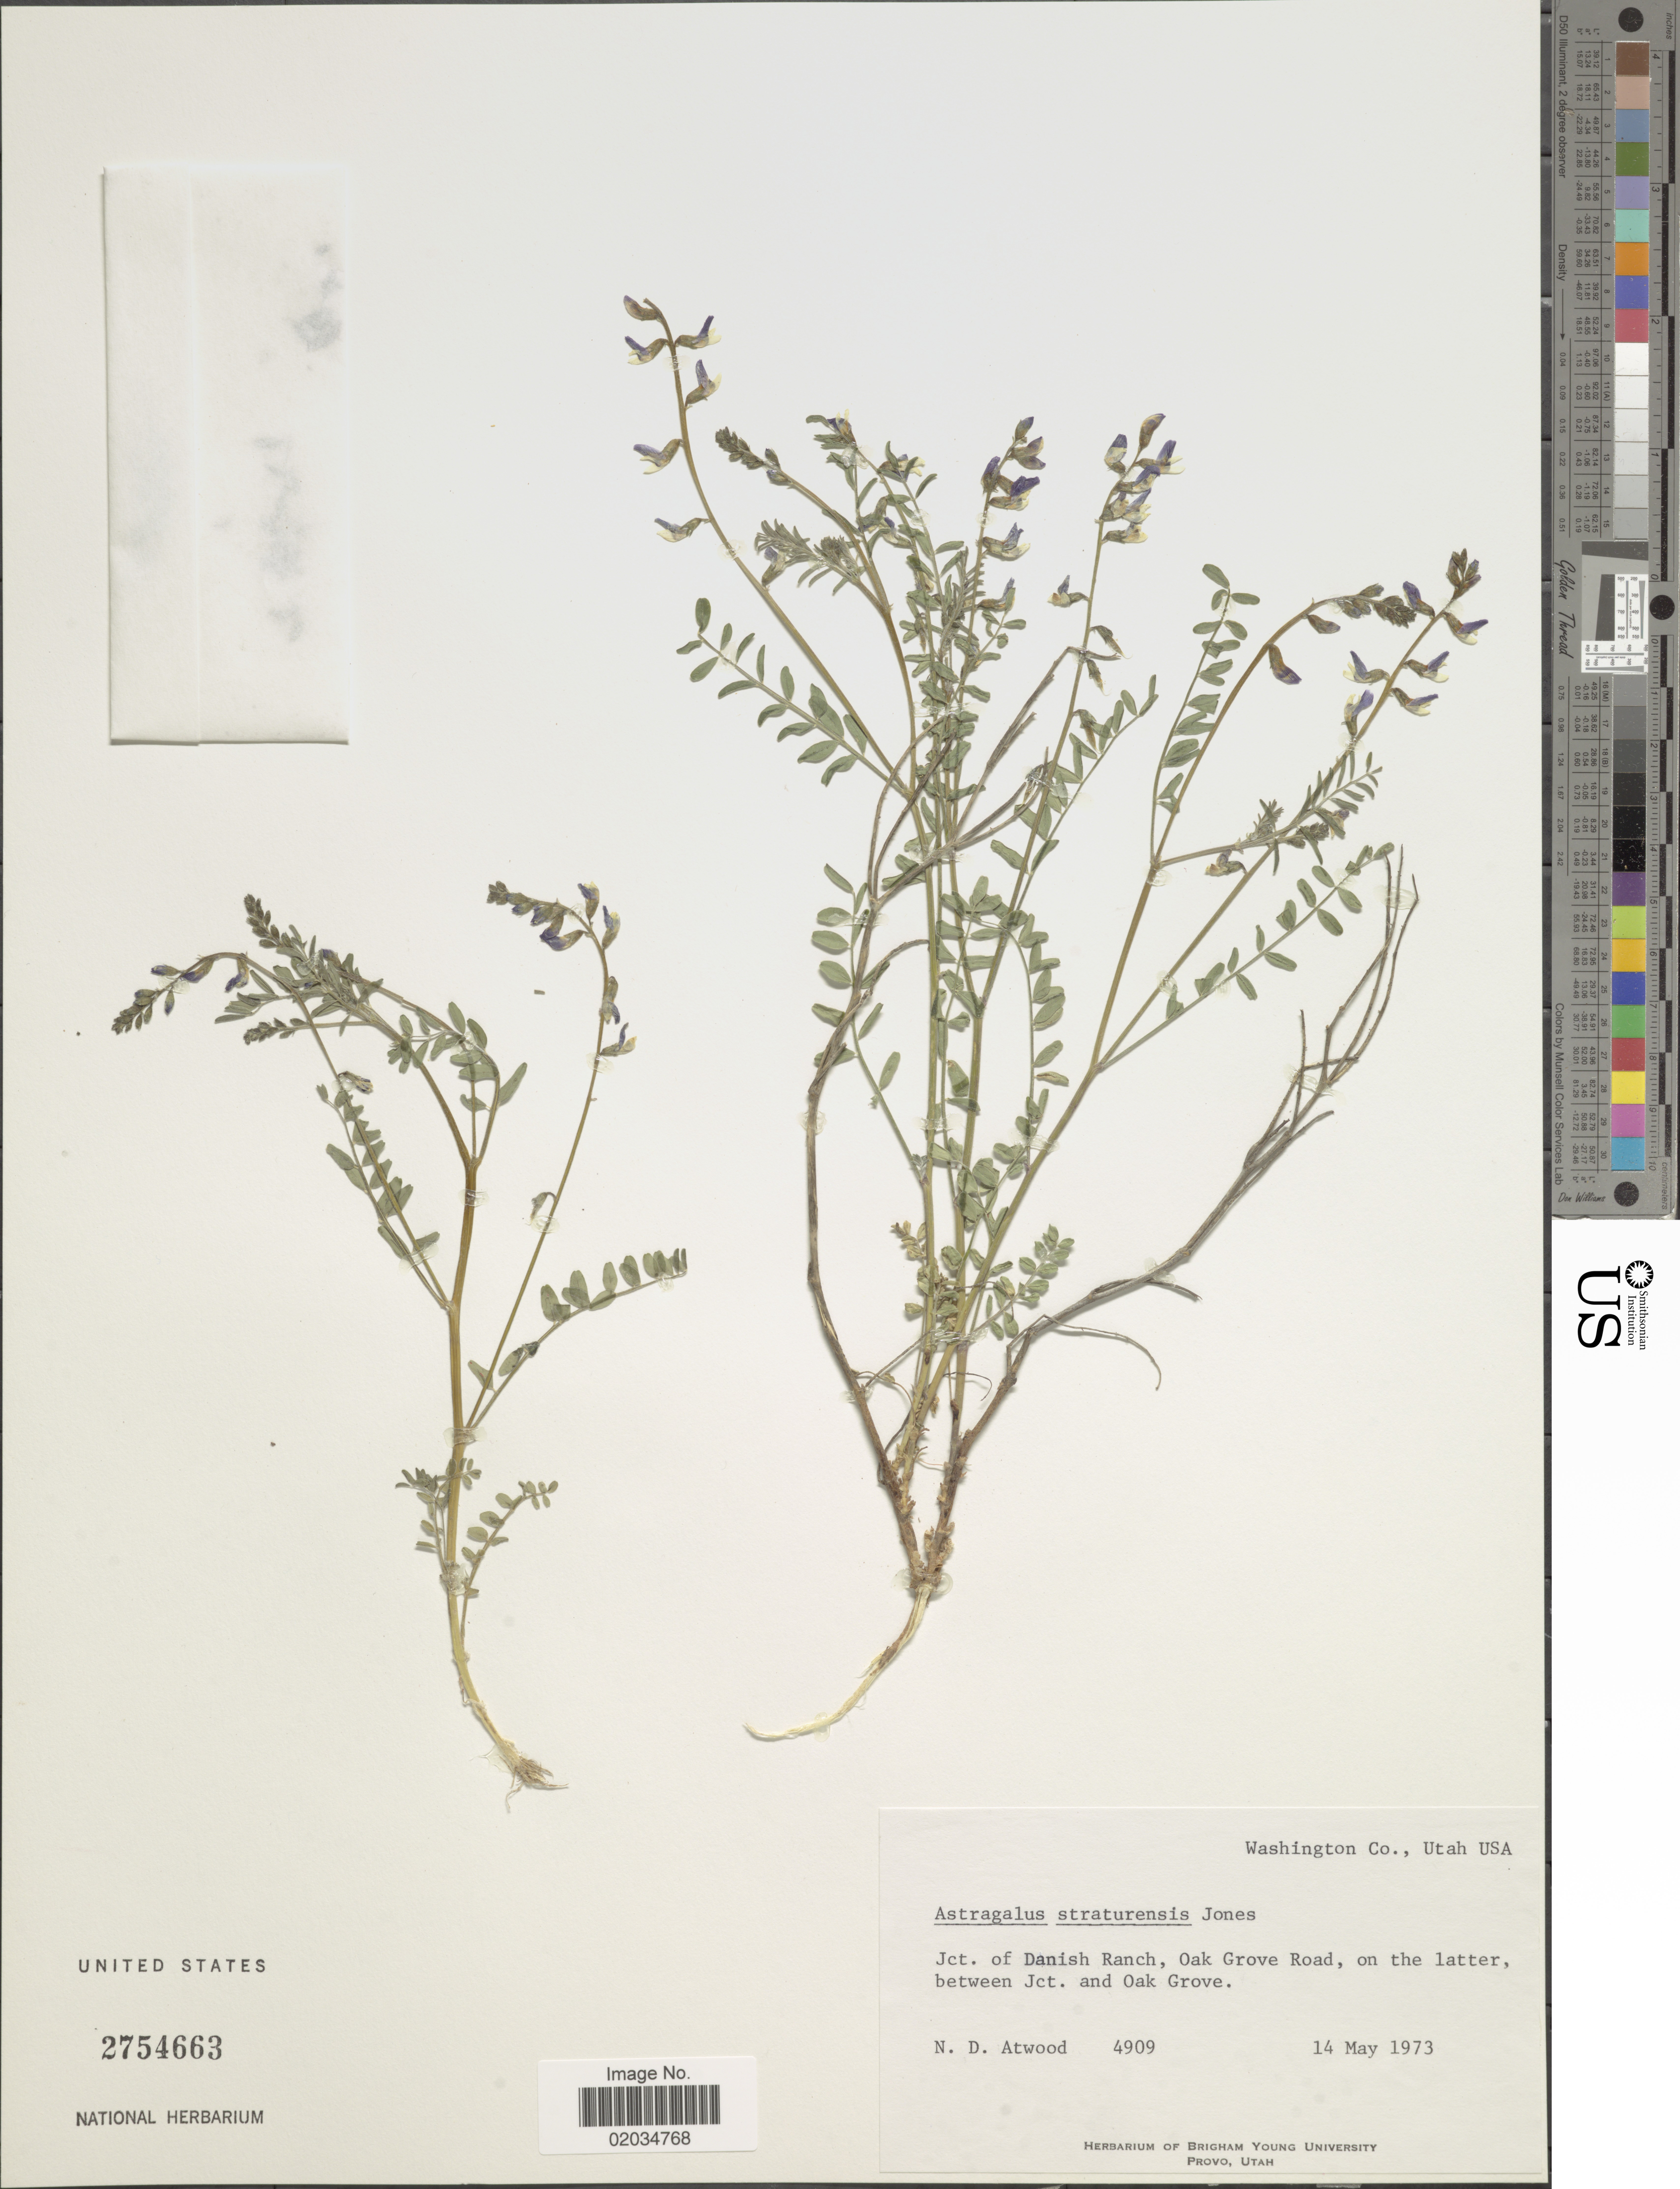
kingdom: Plantae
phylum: Tracheophyta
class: Magnoliopsida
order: Fabales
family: Fabaceae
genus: Astragalus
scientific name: Astragalus straturensis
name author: M.E. Jones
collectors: N. Atwood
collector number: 4909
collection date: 1973-05-14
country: United States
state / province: Utah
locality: Washington Co. Jct. of Danish Ranch, Oak Grove Road, on the latter, between Jct. and Oak Grove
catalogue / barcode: US 2754663